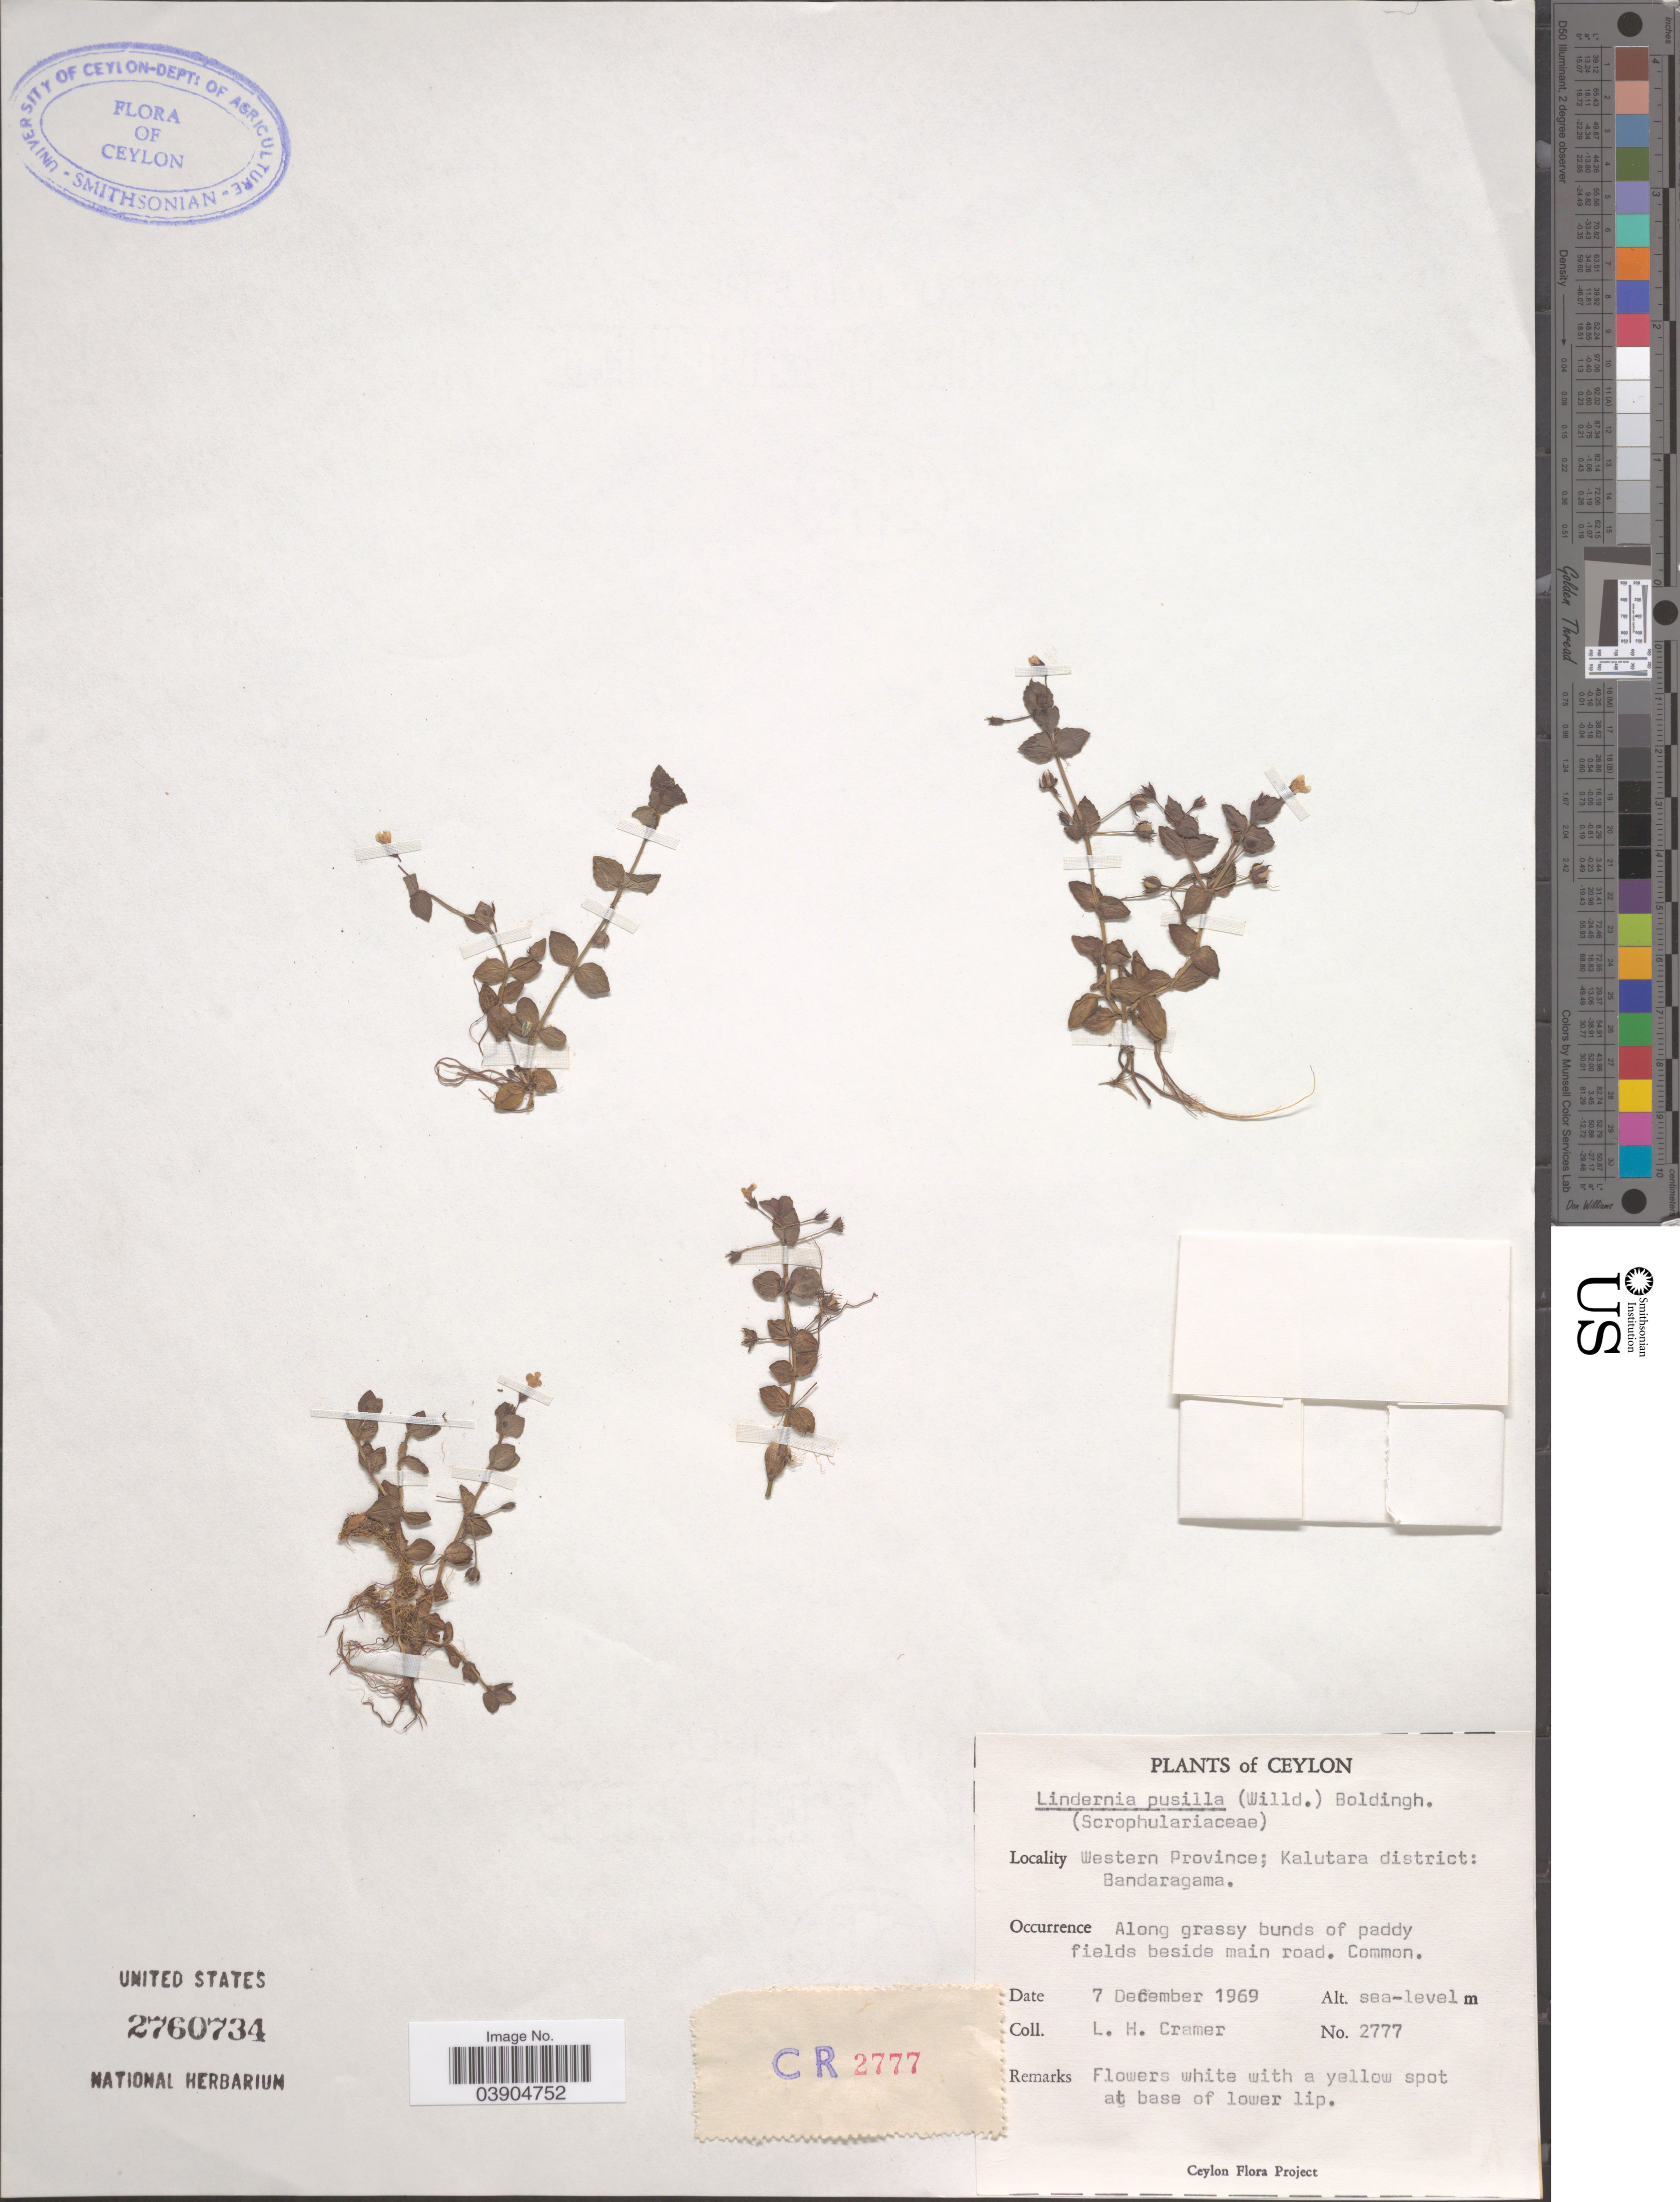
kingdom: Plantae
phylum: Tracheophyta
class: Magnoliopsida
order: Lamiales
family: Linderniaceae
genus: Lindernia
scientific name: Lindernia pusilla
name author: (Willd.) Bold.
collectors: L. H. Cramer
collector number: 2777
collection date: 1969-12-07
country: Sri Lanka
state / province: Western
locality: Ceylon. Kalutara district: Bandaragama. Beside main road.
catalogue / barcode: US 2760734